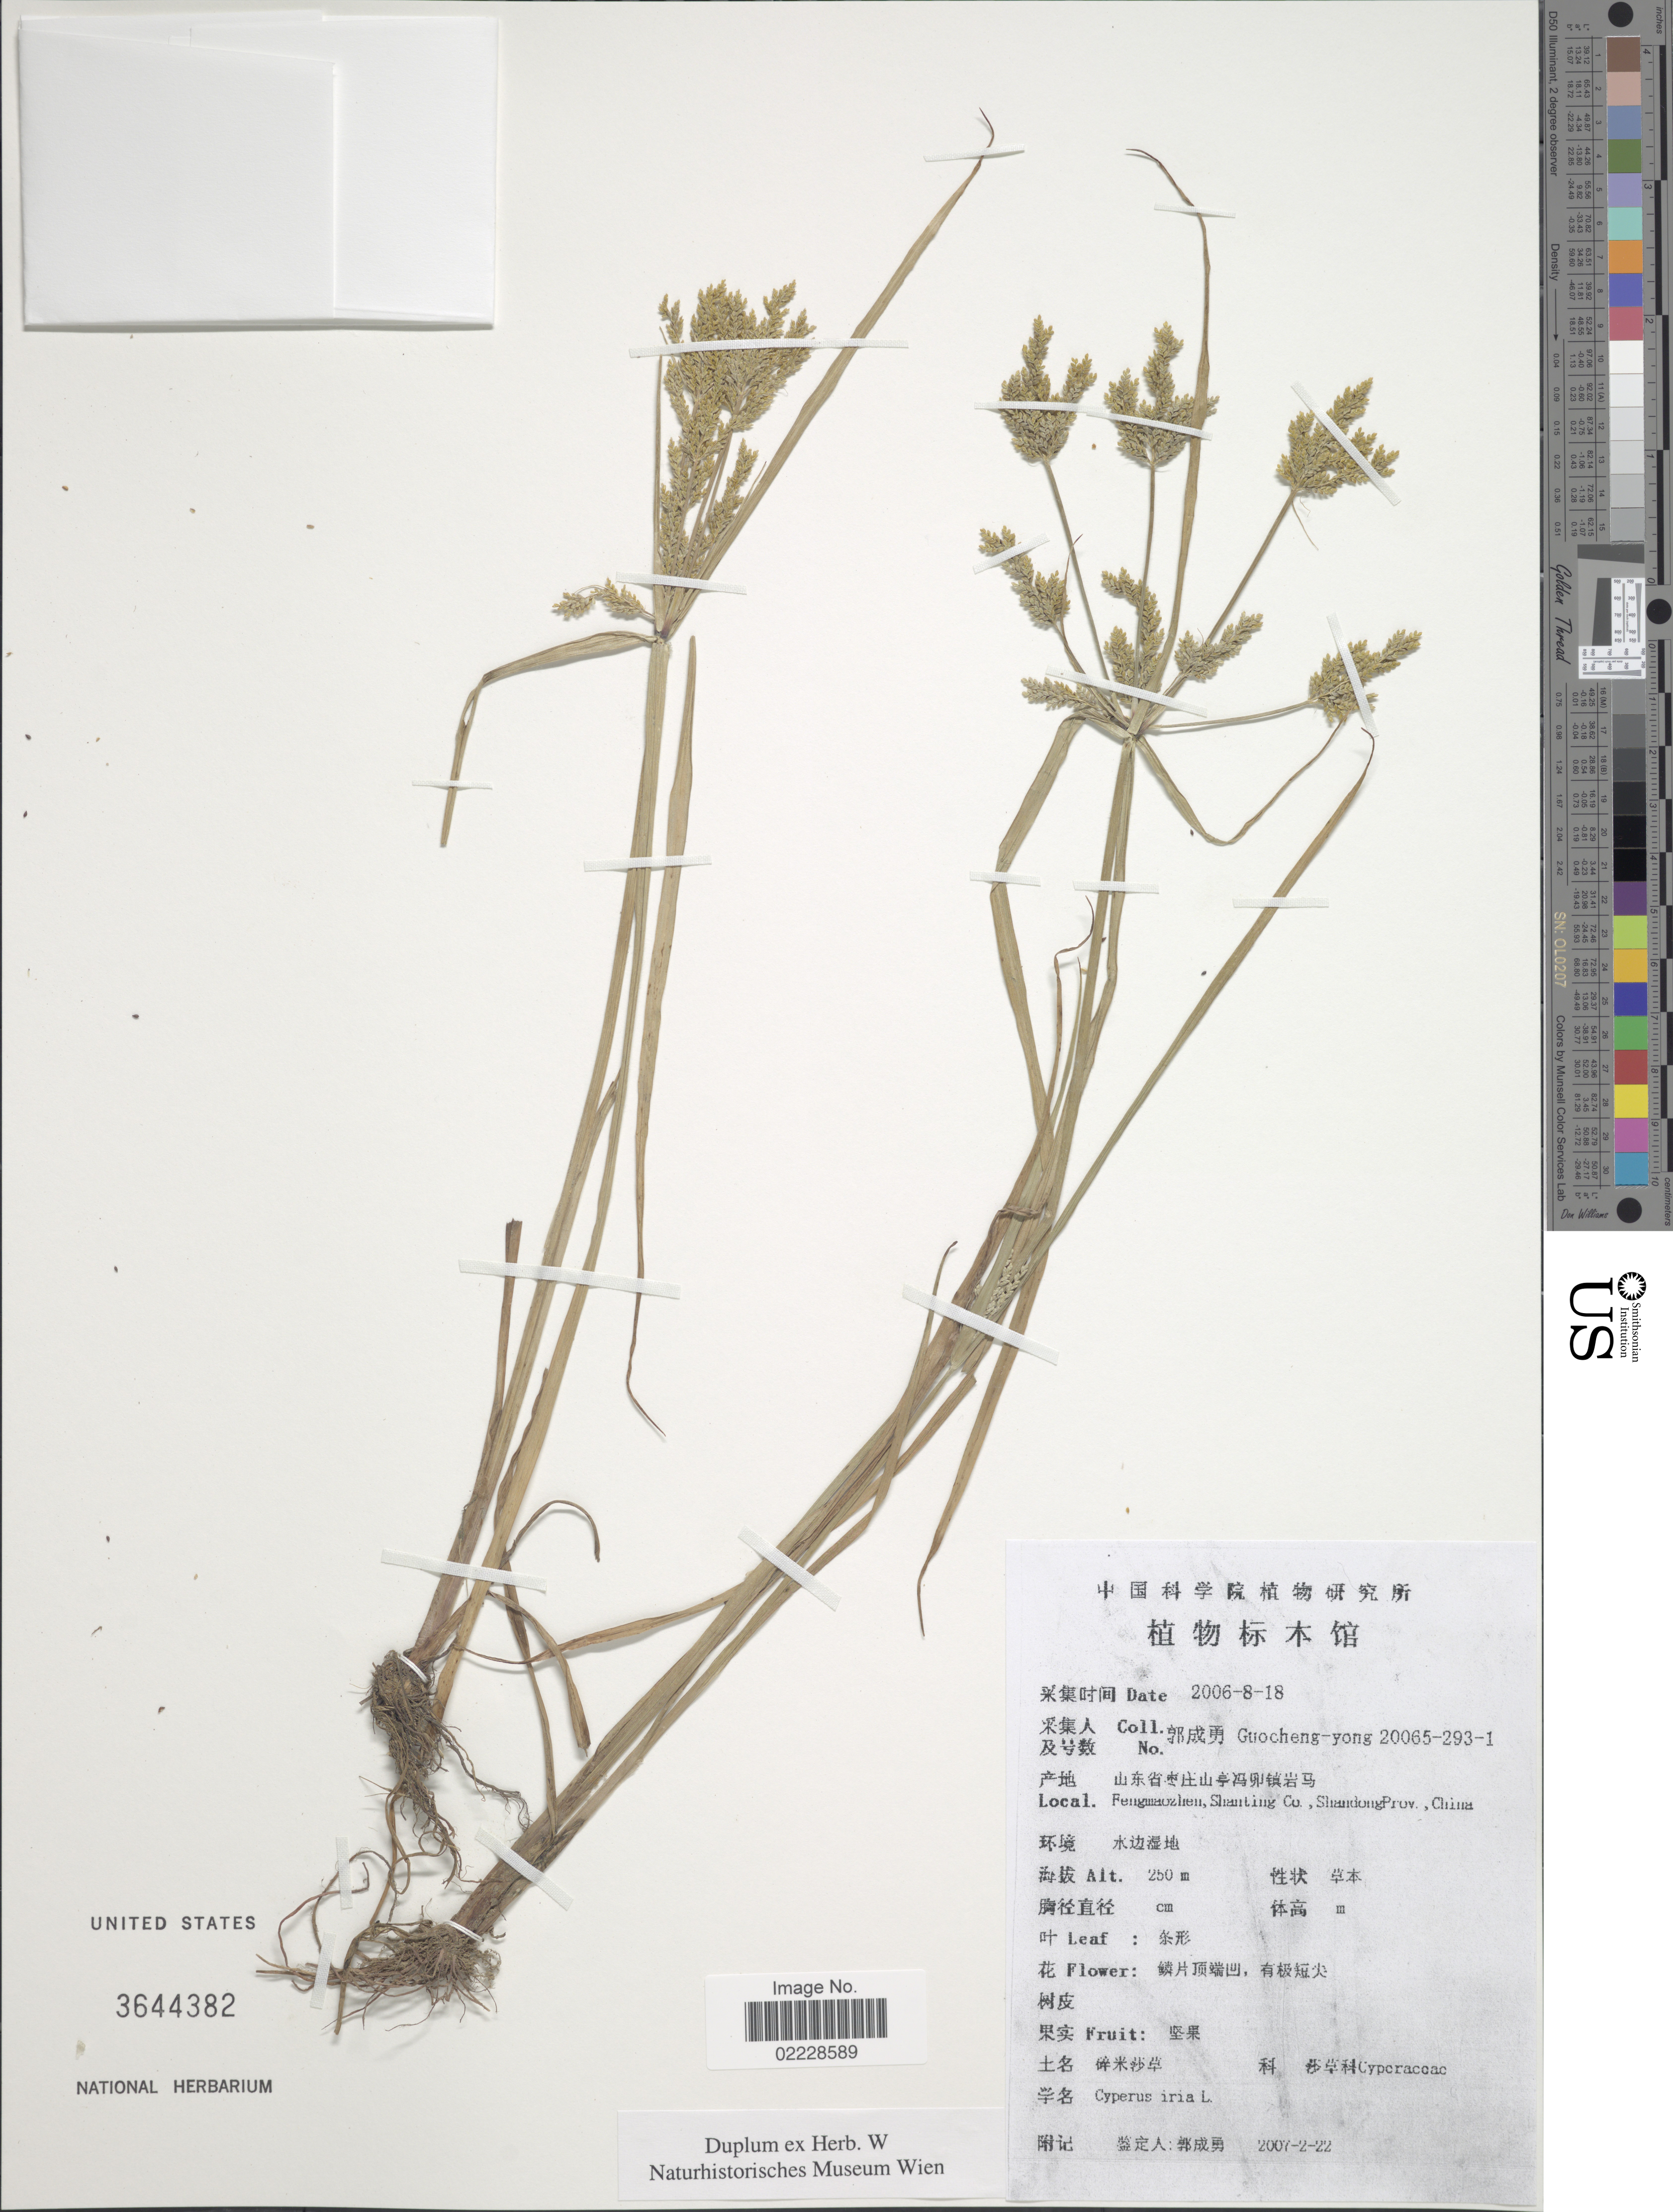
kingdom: Plantae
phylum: Tracheophyta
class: Liliopsida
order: Poales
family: Cyperaceae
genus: Cyperus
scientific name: Cyperus iria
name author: L.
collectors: Guo cheng-yong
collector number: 20065-293-1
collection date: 2006-08-18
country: China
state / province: Shandong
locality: Fengmaozhen, Shanting Co, Shandong Prov., China.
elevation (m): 250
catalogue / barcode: US 3644382